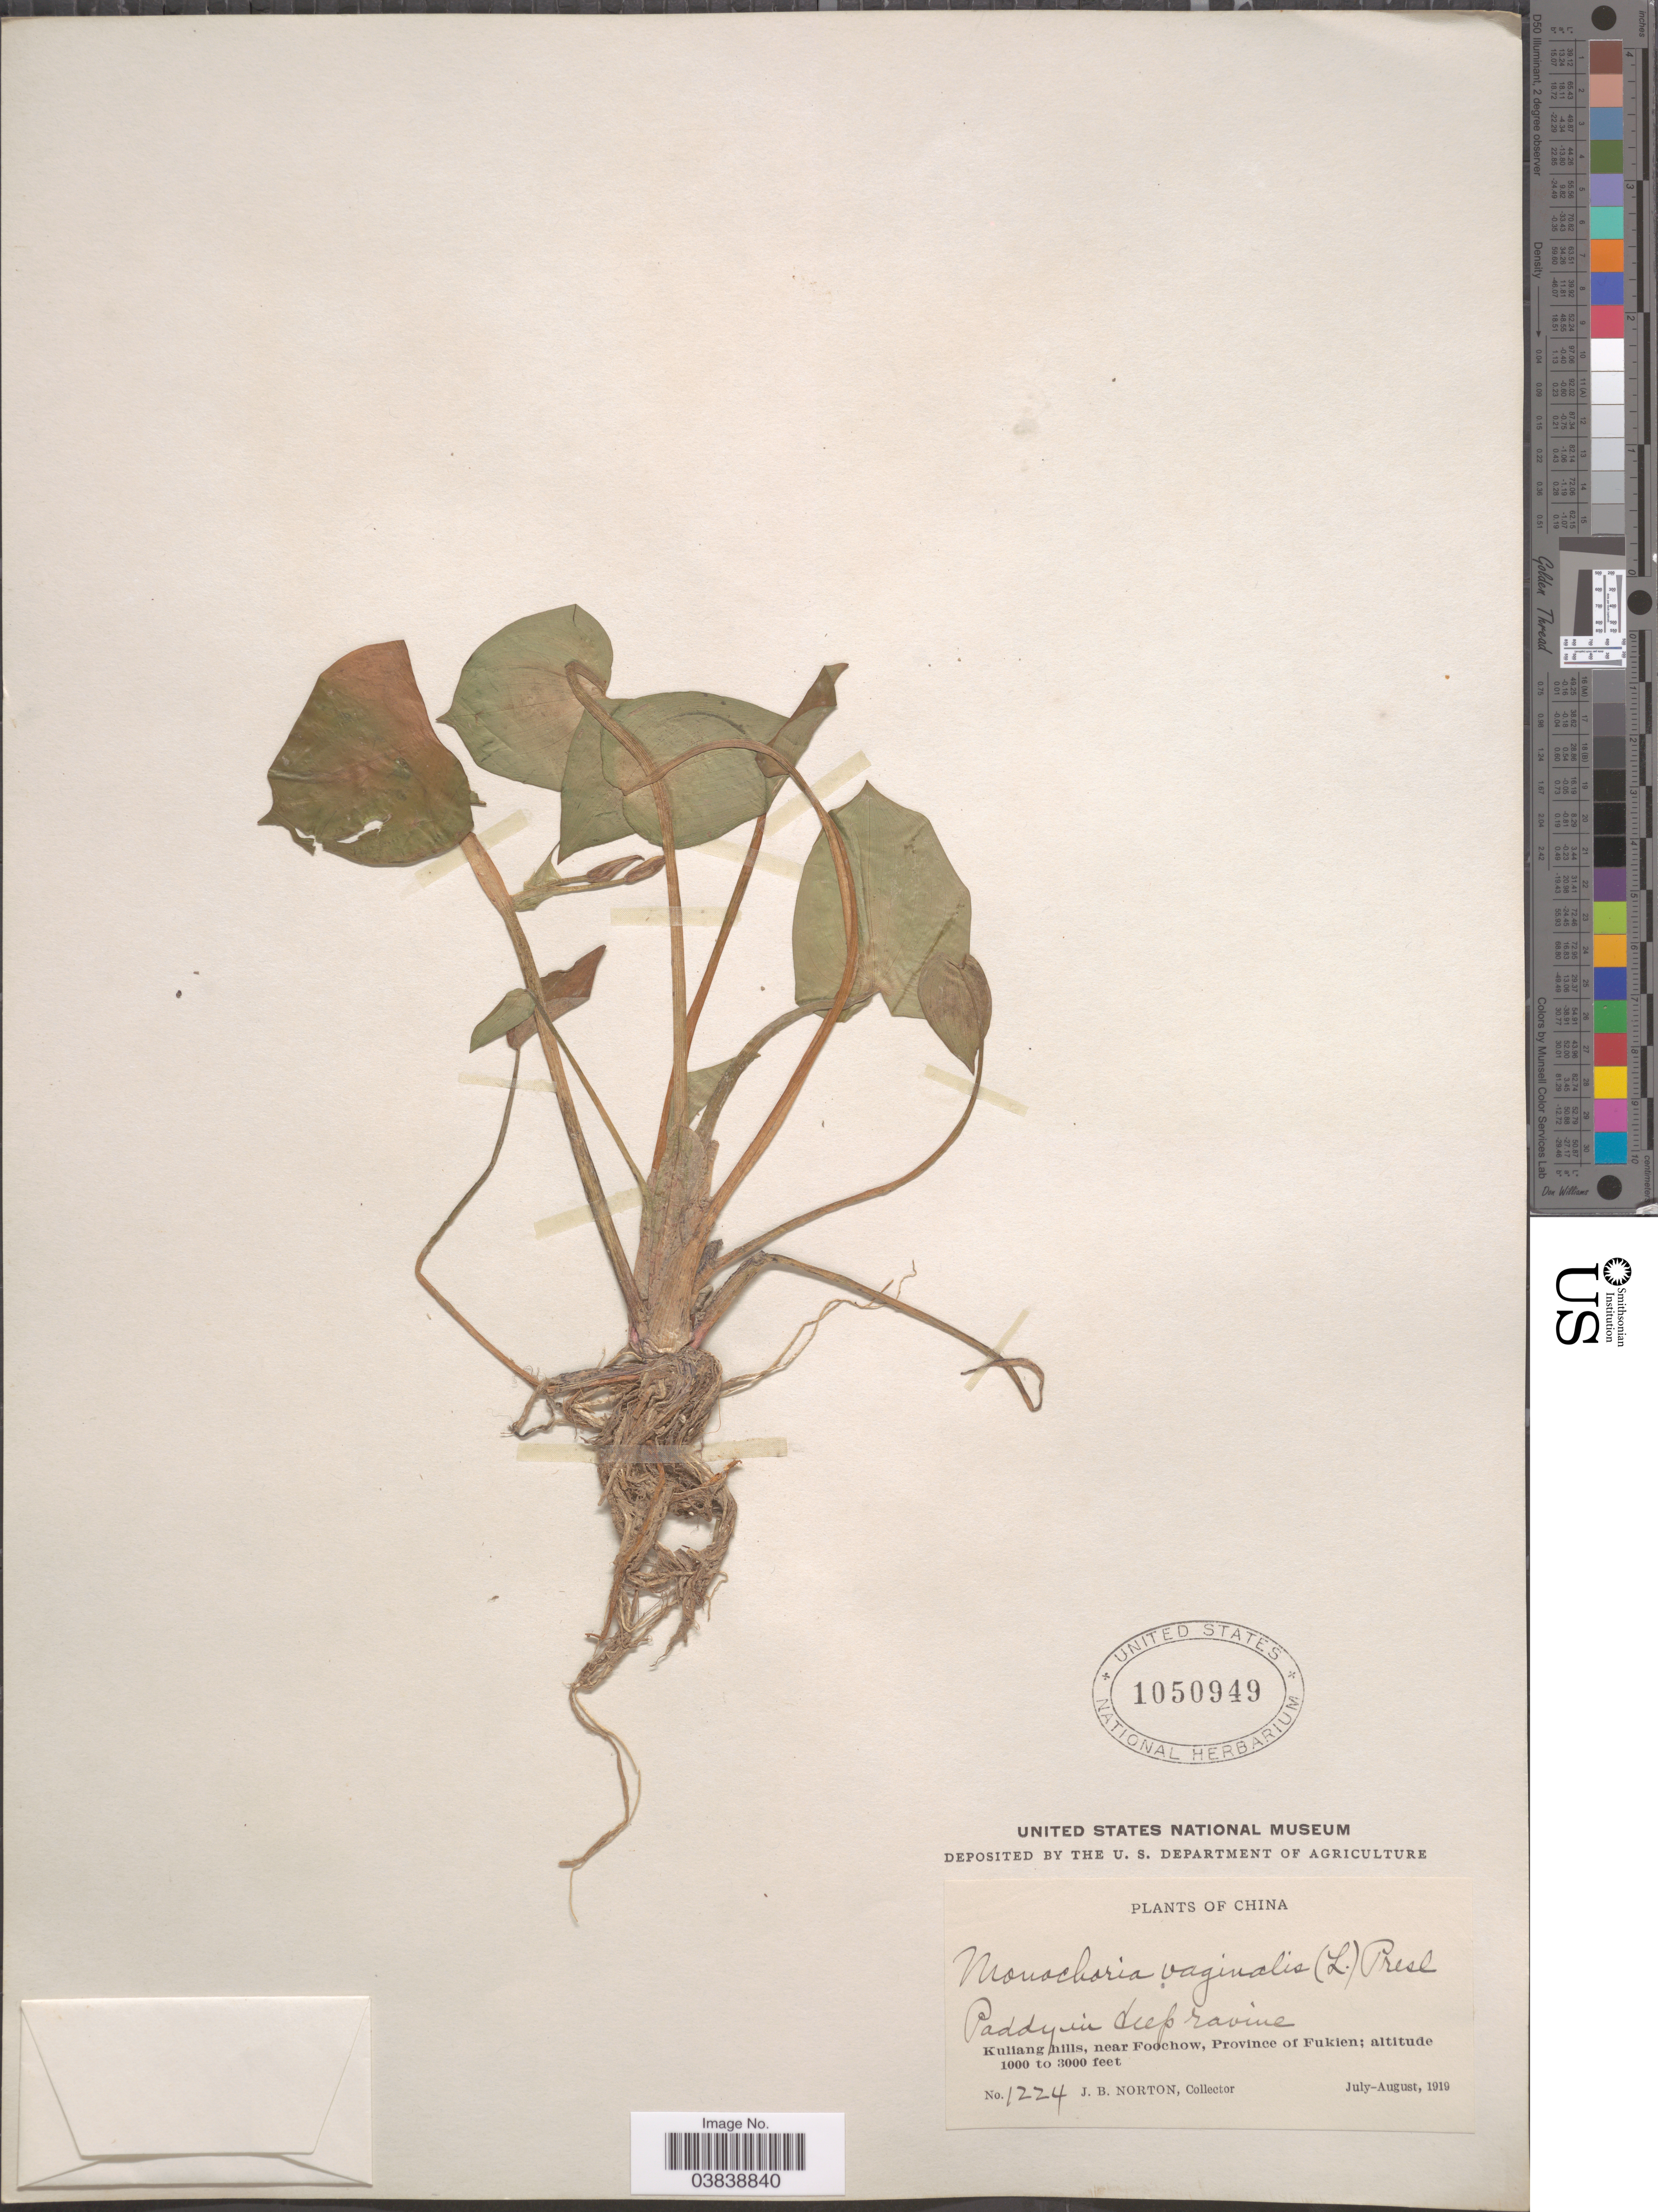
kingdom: Plantae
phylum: Tracheophyta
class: Liliopsida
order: Commelinales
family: Pontederiaceae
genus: Monochoria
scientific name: Monochoria vaginalis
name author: (Burm. f.) C. Presl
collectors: J. B. Norton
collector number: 1224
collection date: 1919-07/1919-08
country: China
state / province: Fujian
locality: Kuliang hills, near Foochow, Province of Fukien.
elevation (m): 305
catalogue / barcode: US 1050949